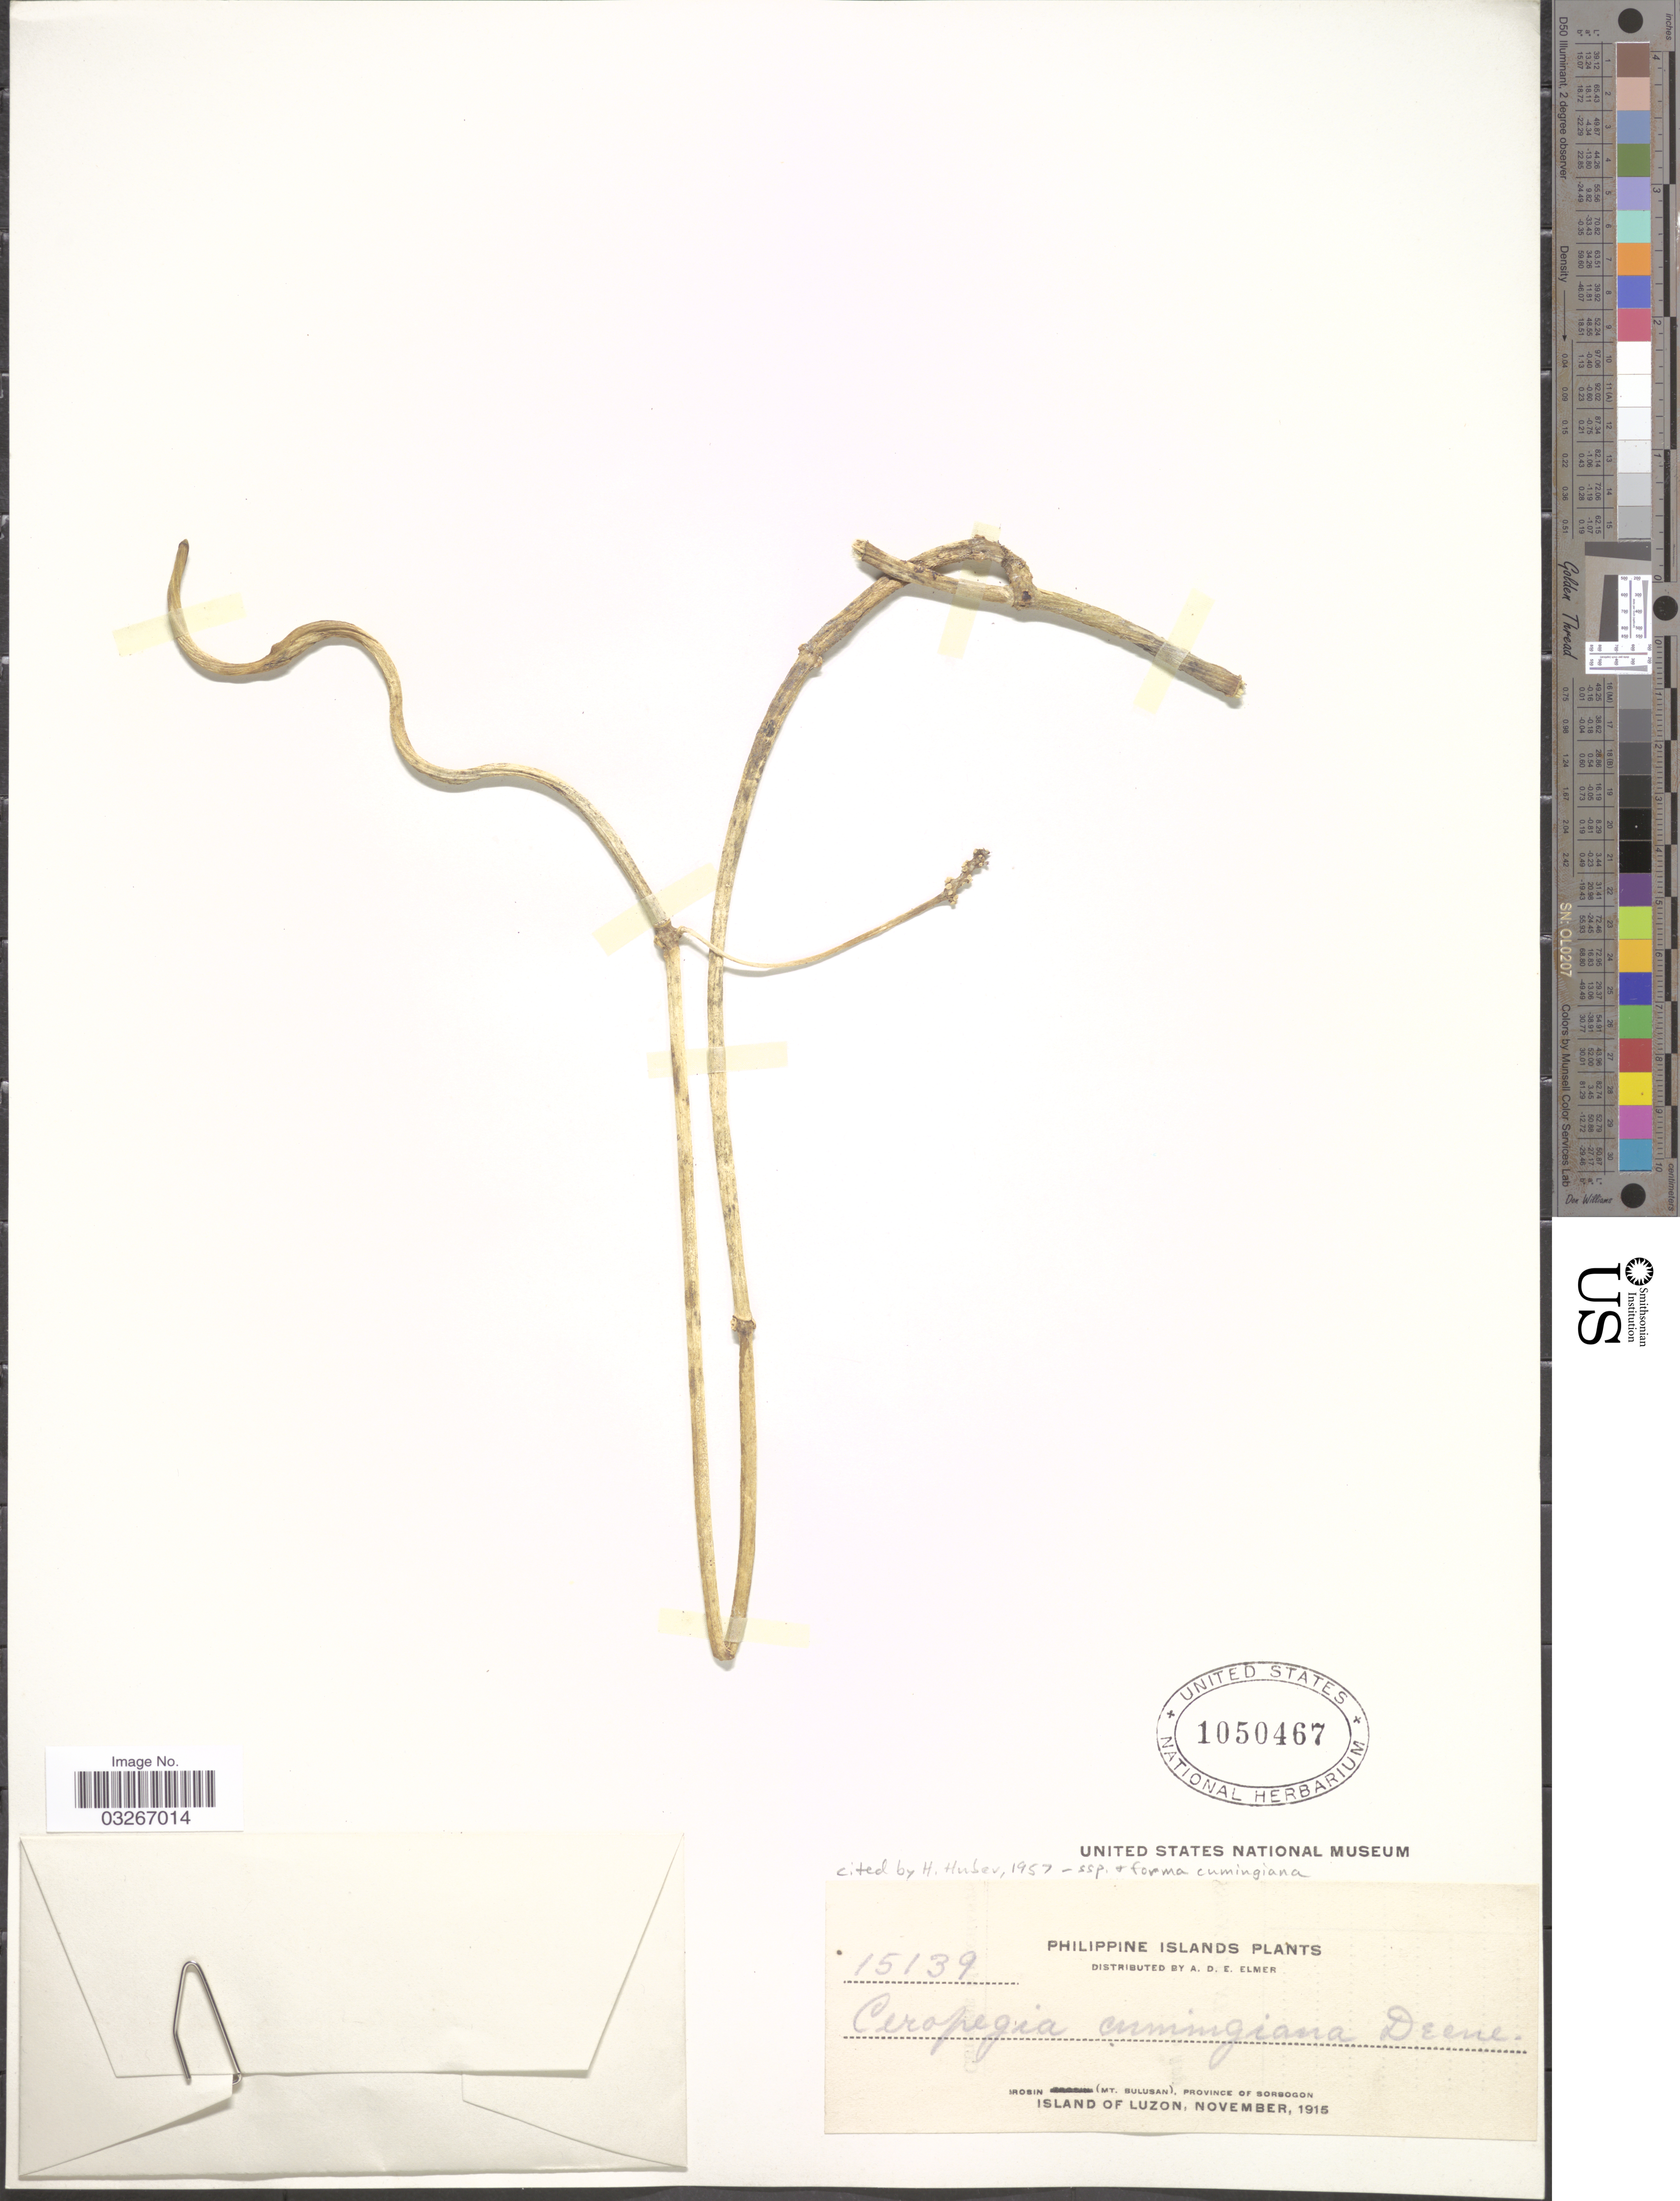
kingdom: Plantae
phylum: Tracheophyta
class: Magnoliopsida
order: Gentianales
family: Apocynaceae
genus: Ceropegia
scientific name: Ceropegia cumingiana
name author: Decne.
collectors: A. D. E. Elmer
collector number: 15139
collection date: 1915-11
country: Philippines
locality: Philippine Islands. Irosin (Mt. Bulusan), Province of Sorsogon. Island of Luzon.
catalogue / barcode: US 1050467